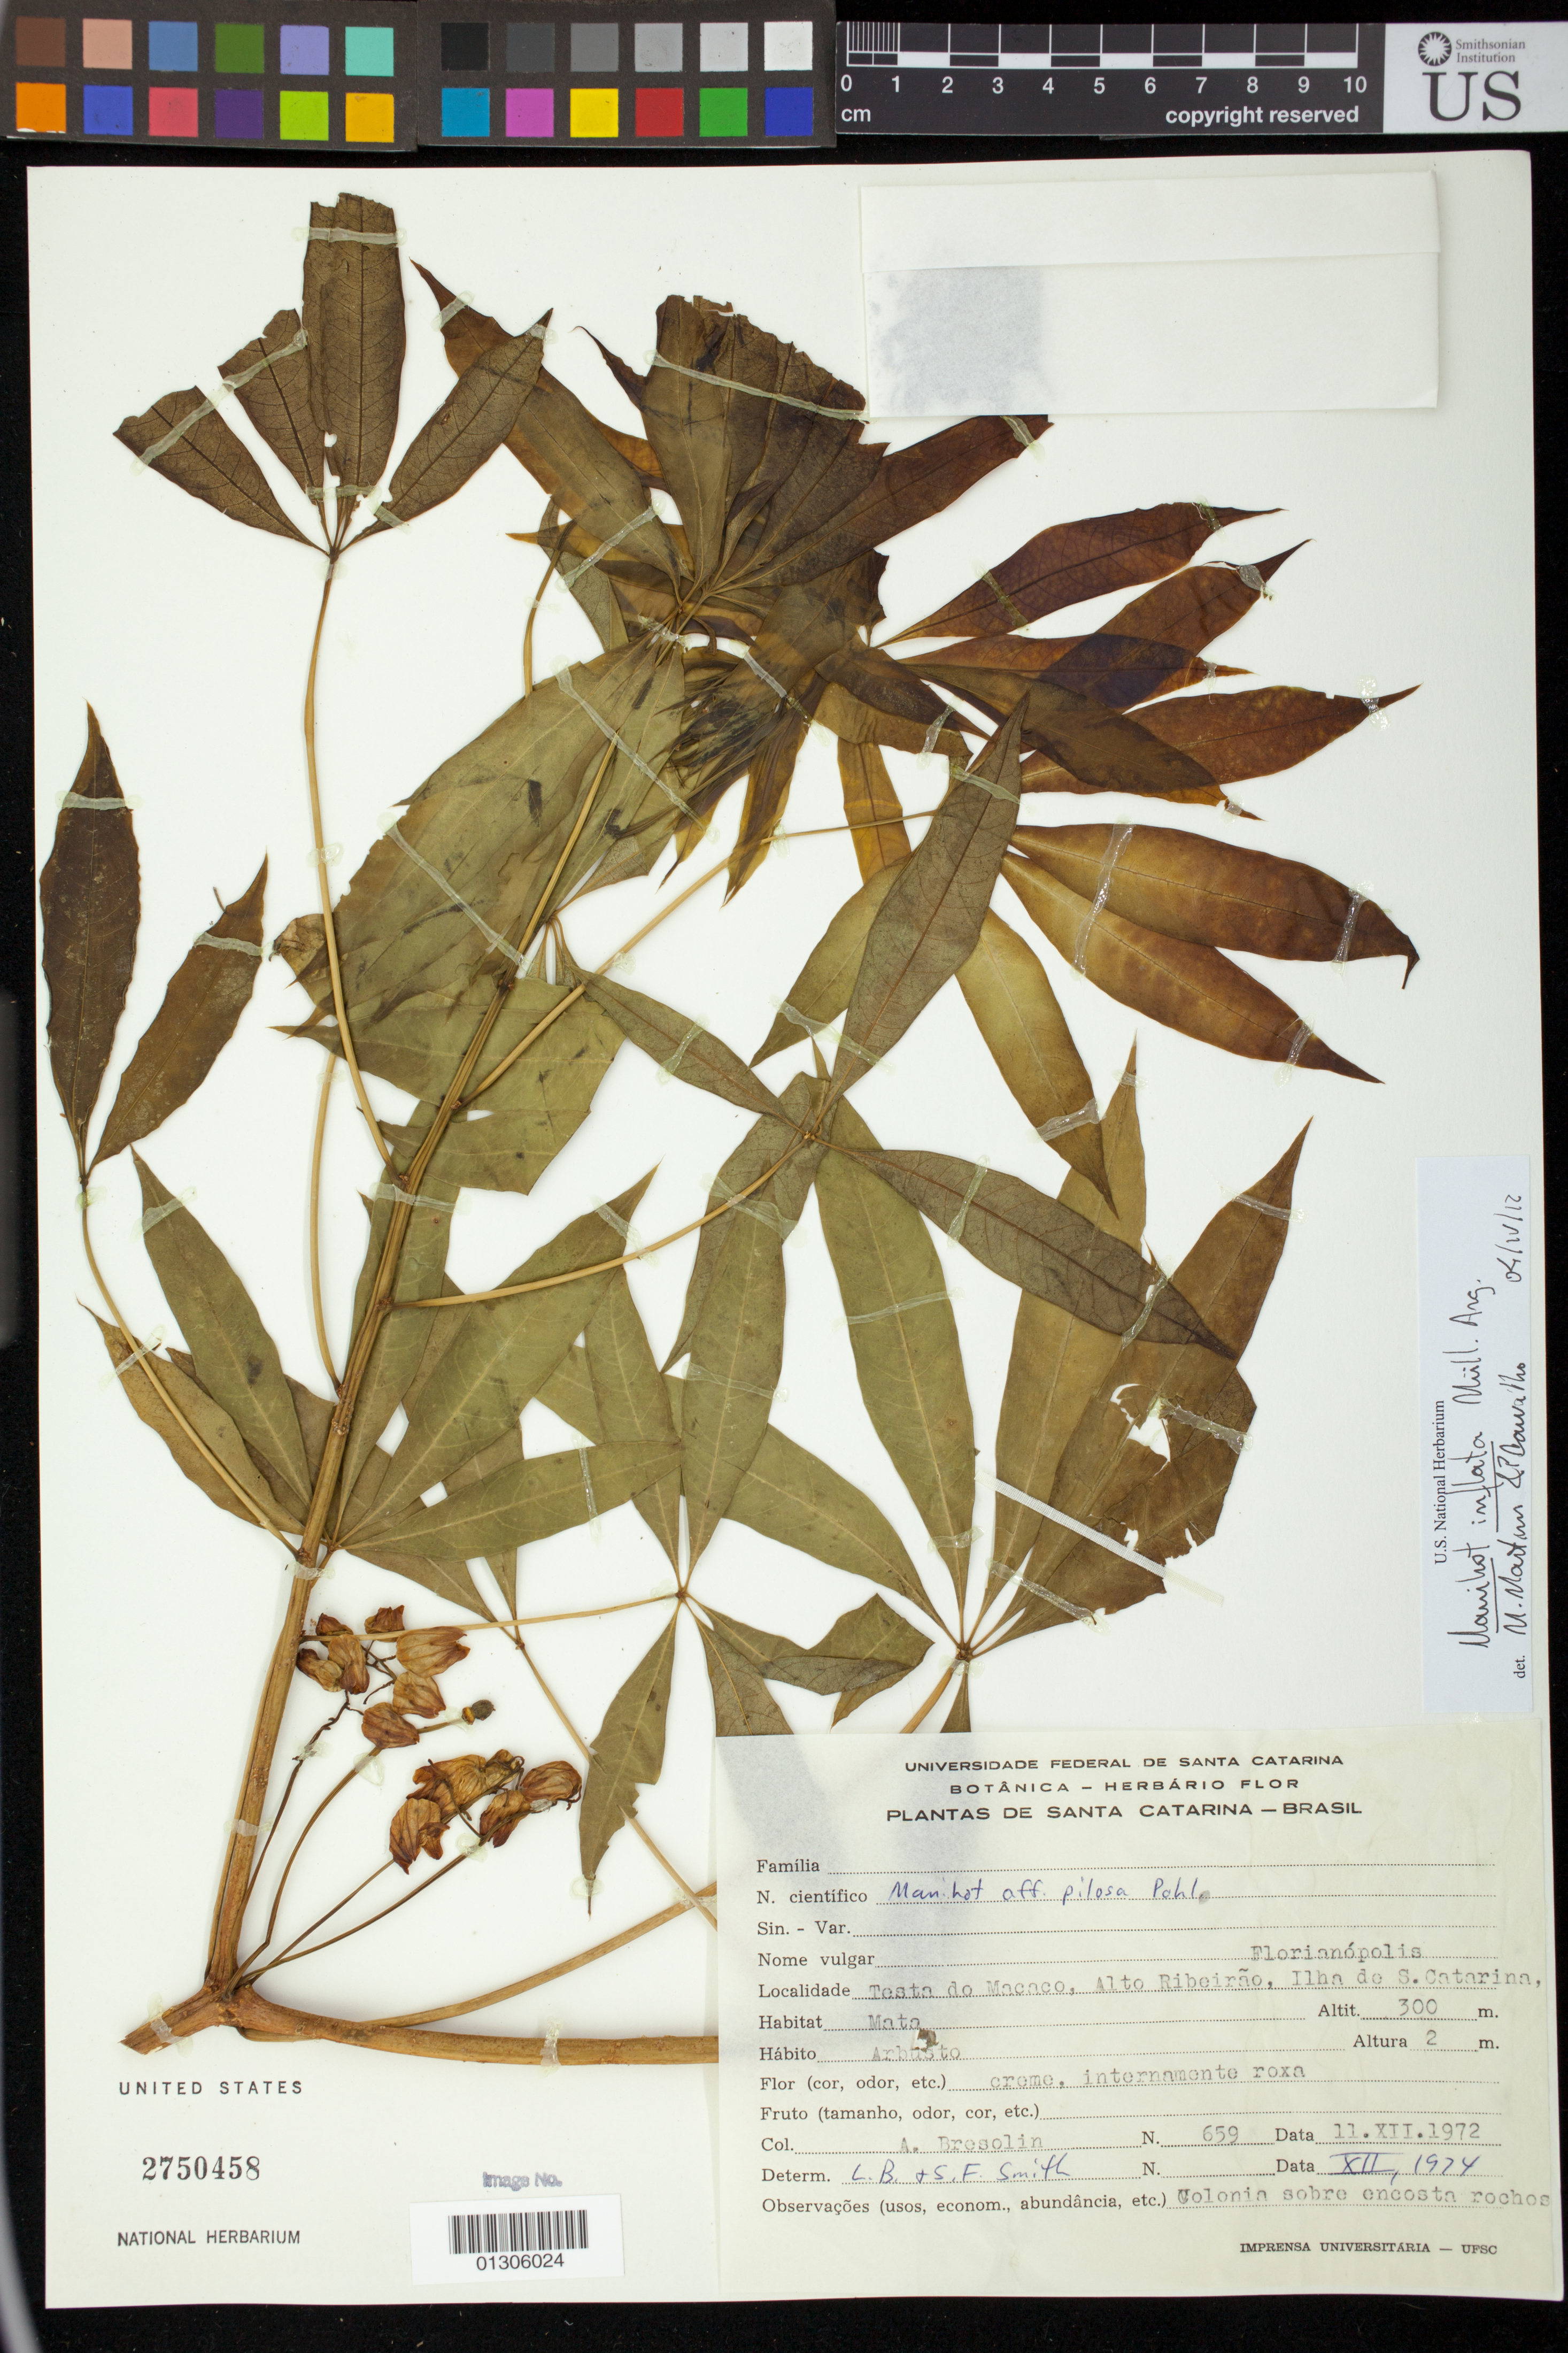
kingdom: Plantae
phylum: Tracheophyta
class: Magnoliopsida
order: Malpighiales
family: Euphorbiaceae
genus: Manihot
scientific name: Manihot grahamii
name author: Hook.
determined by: Mendoza, M.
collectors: A. Bresolin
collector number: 659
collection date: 1972-11-12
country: Brazil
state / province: Santa Catarina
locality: Testa do Macaco, Alto Ribeirão, Ilha de S.Catarina, Florianópolis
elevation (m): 300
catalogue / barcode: US 2750458